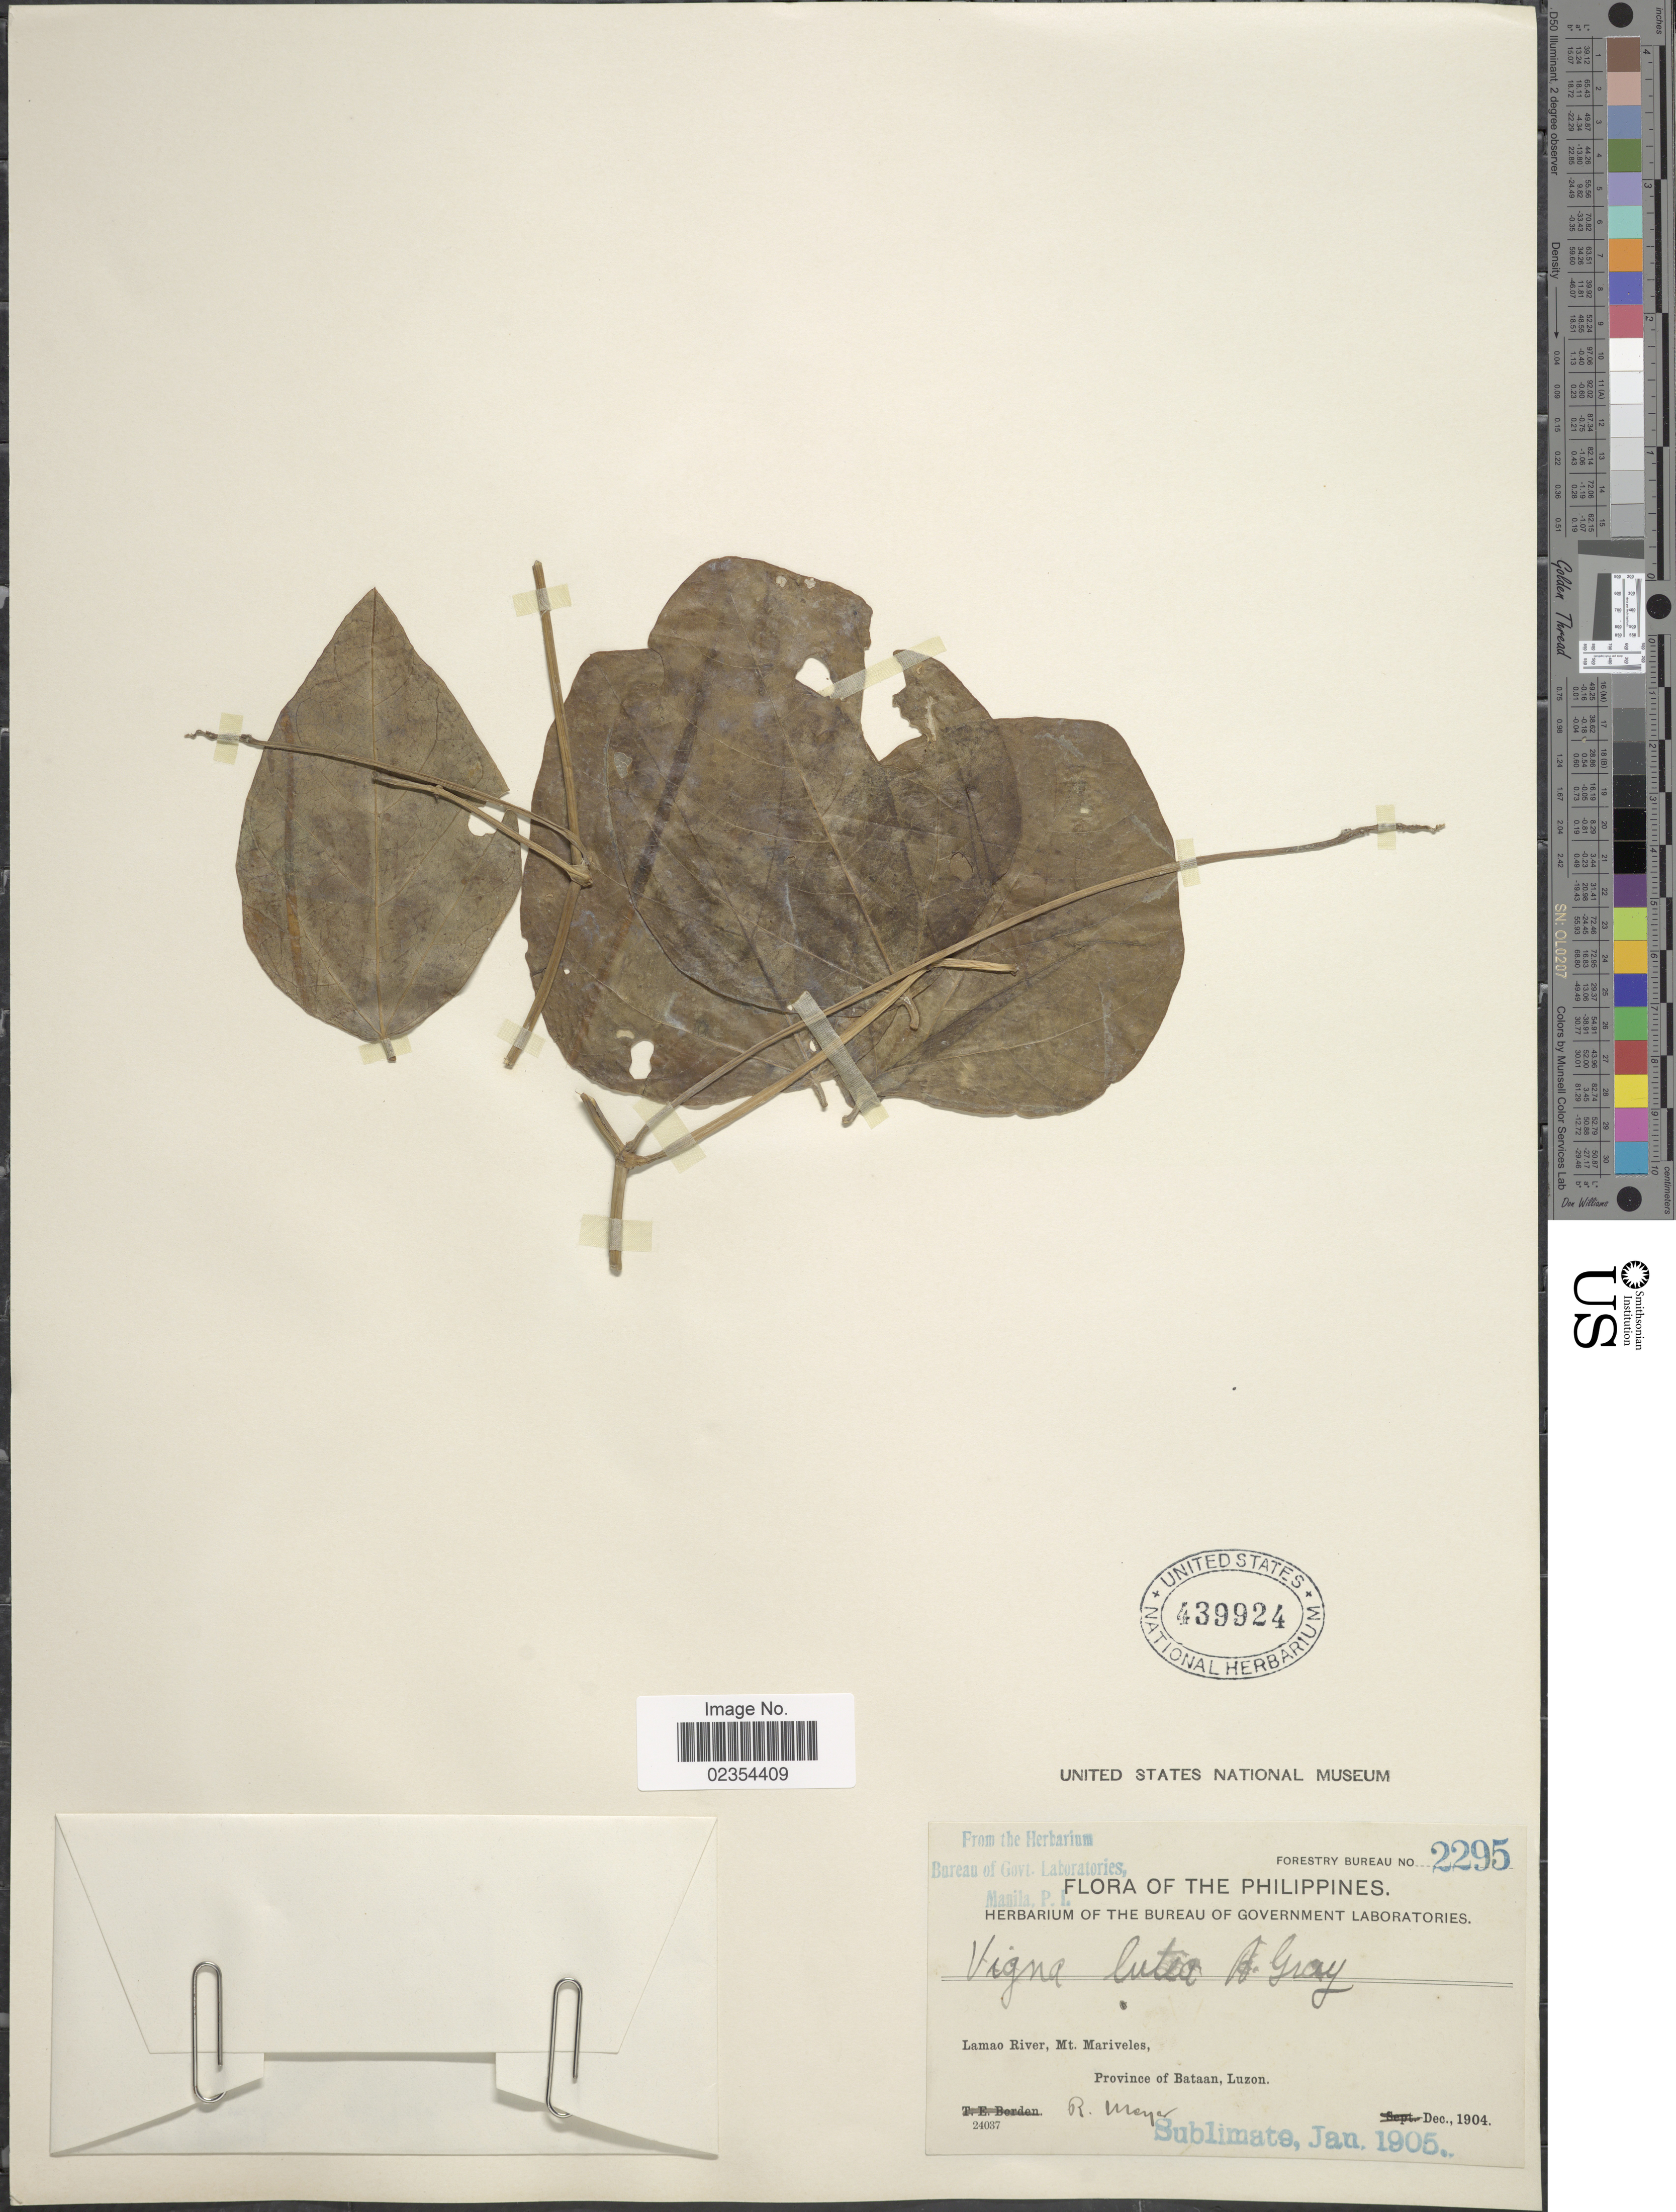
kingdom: Plantae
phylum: Tracheophyta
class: Magnoliopsida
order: Fabales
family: Fabaceae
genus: Vigna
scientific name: Vigna marina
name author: (Burm.) Merr.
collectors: R. Meyer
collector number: Forestry Bureau 2295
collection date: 1904-12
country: Philippines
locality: Lamao River, Mt. Mariveles, Province of Bataan, Luzon.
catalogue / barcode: US 439924